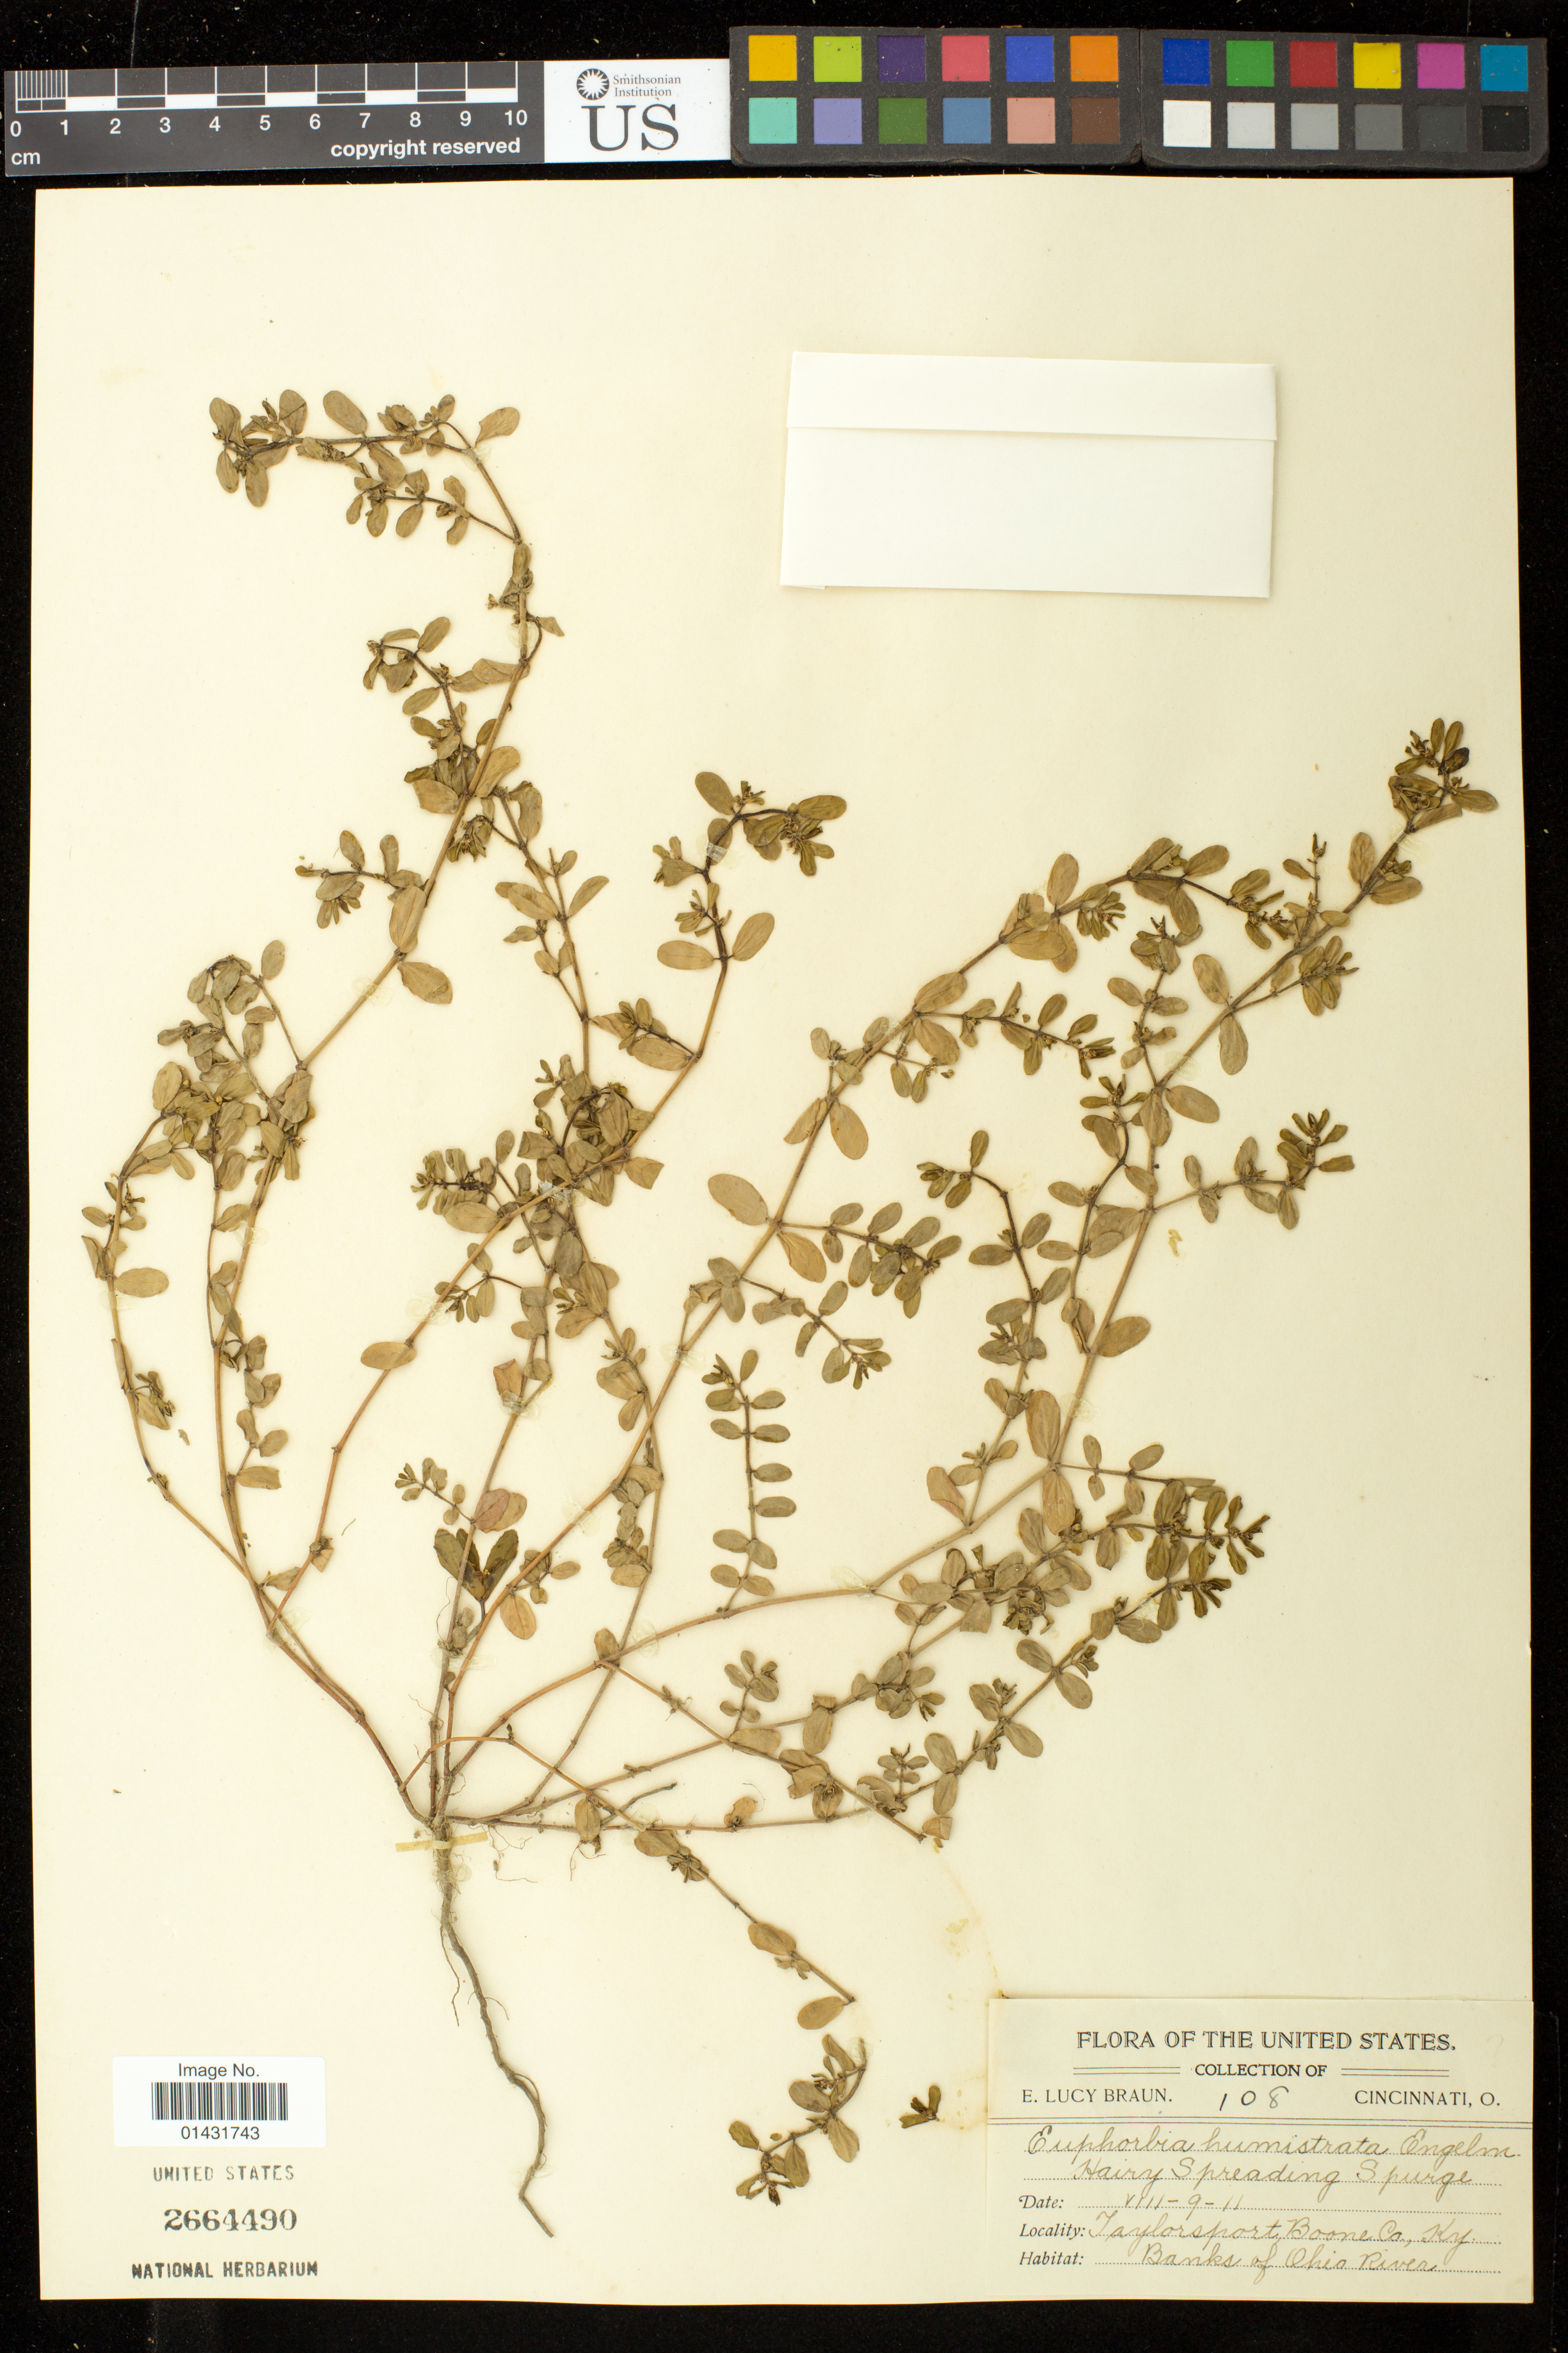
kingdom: Plantae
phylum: Tracheophyta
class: Magnoliopsida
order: Malpighiales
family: Euphorbiaceae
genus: Euphorbia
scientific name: Euphorbia humistrata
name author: Engelm. ex A. Gray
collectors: E. L. Braun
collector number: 108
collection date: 1911-08-09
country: United States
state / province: Kentucky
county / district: Boone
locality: Taylorsport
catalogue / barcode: US 2664490